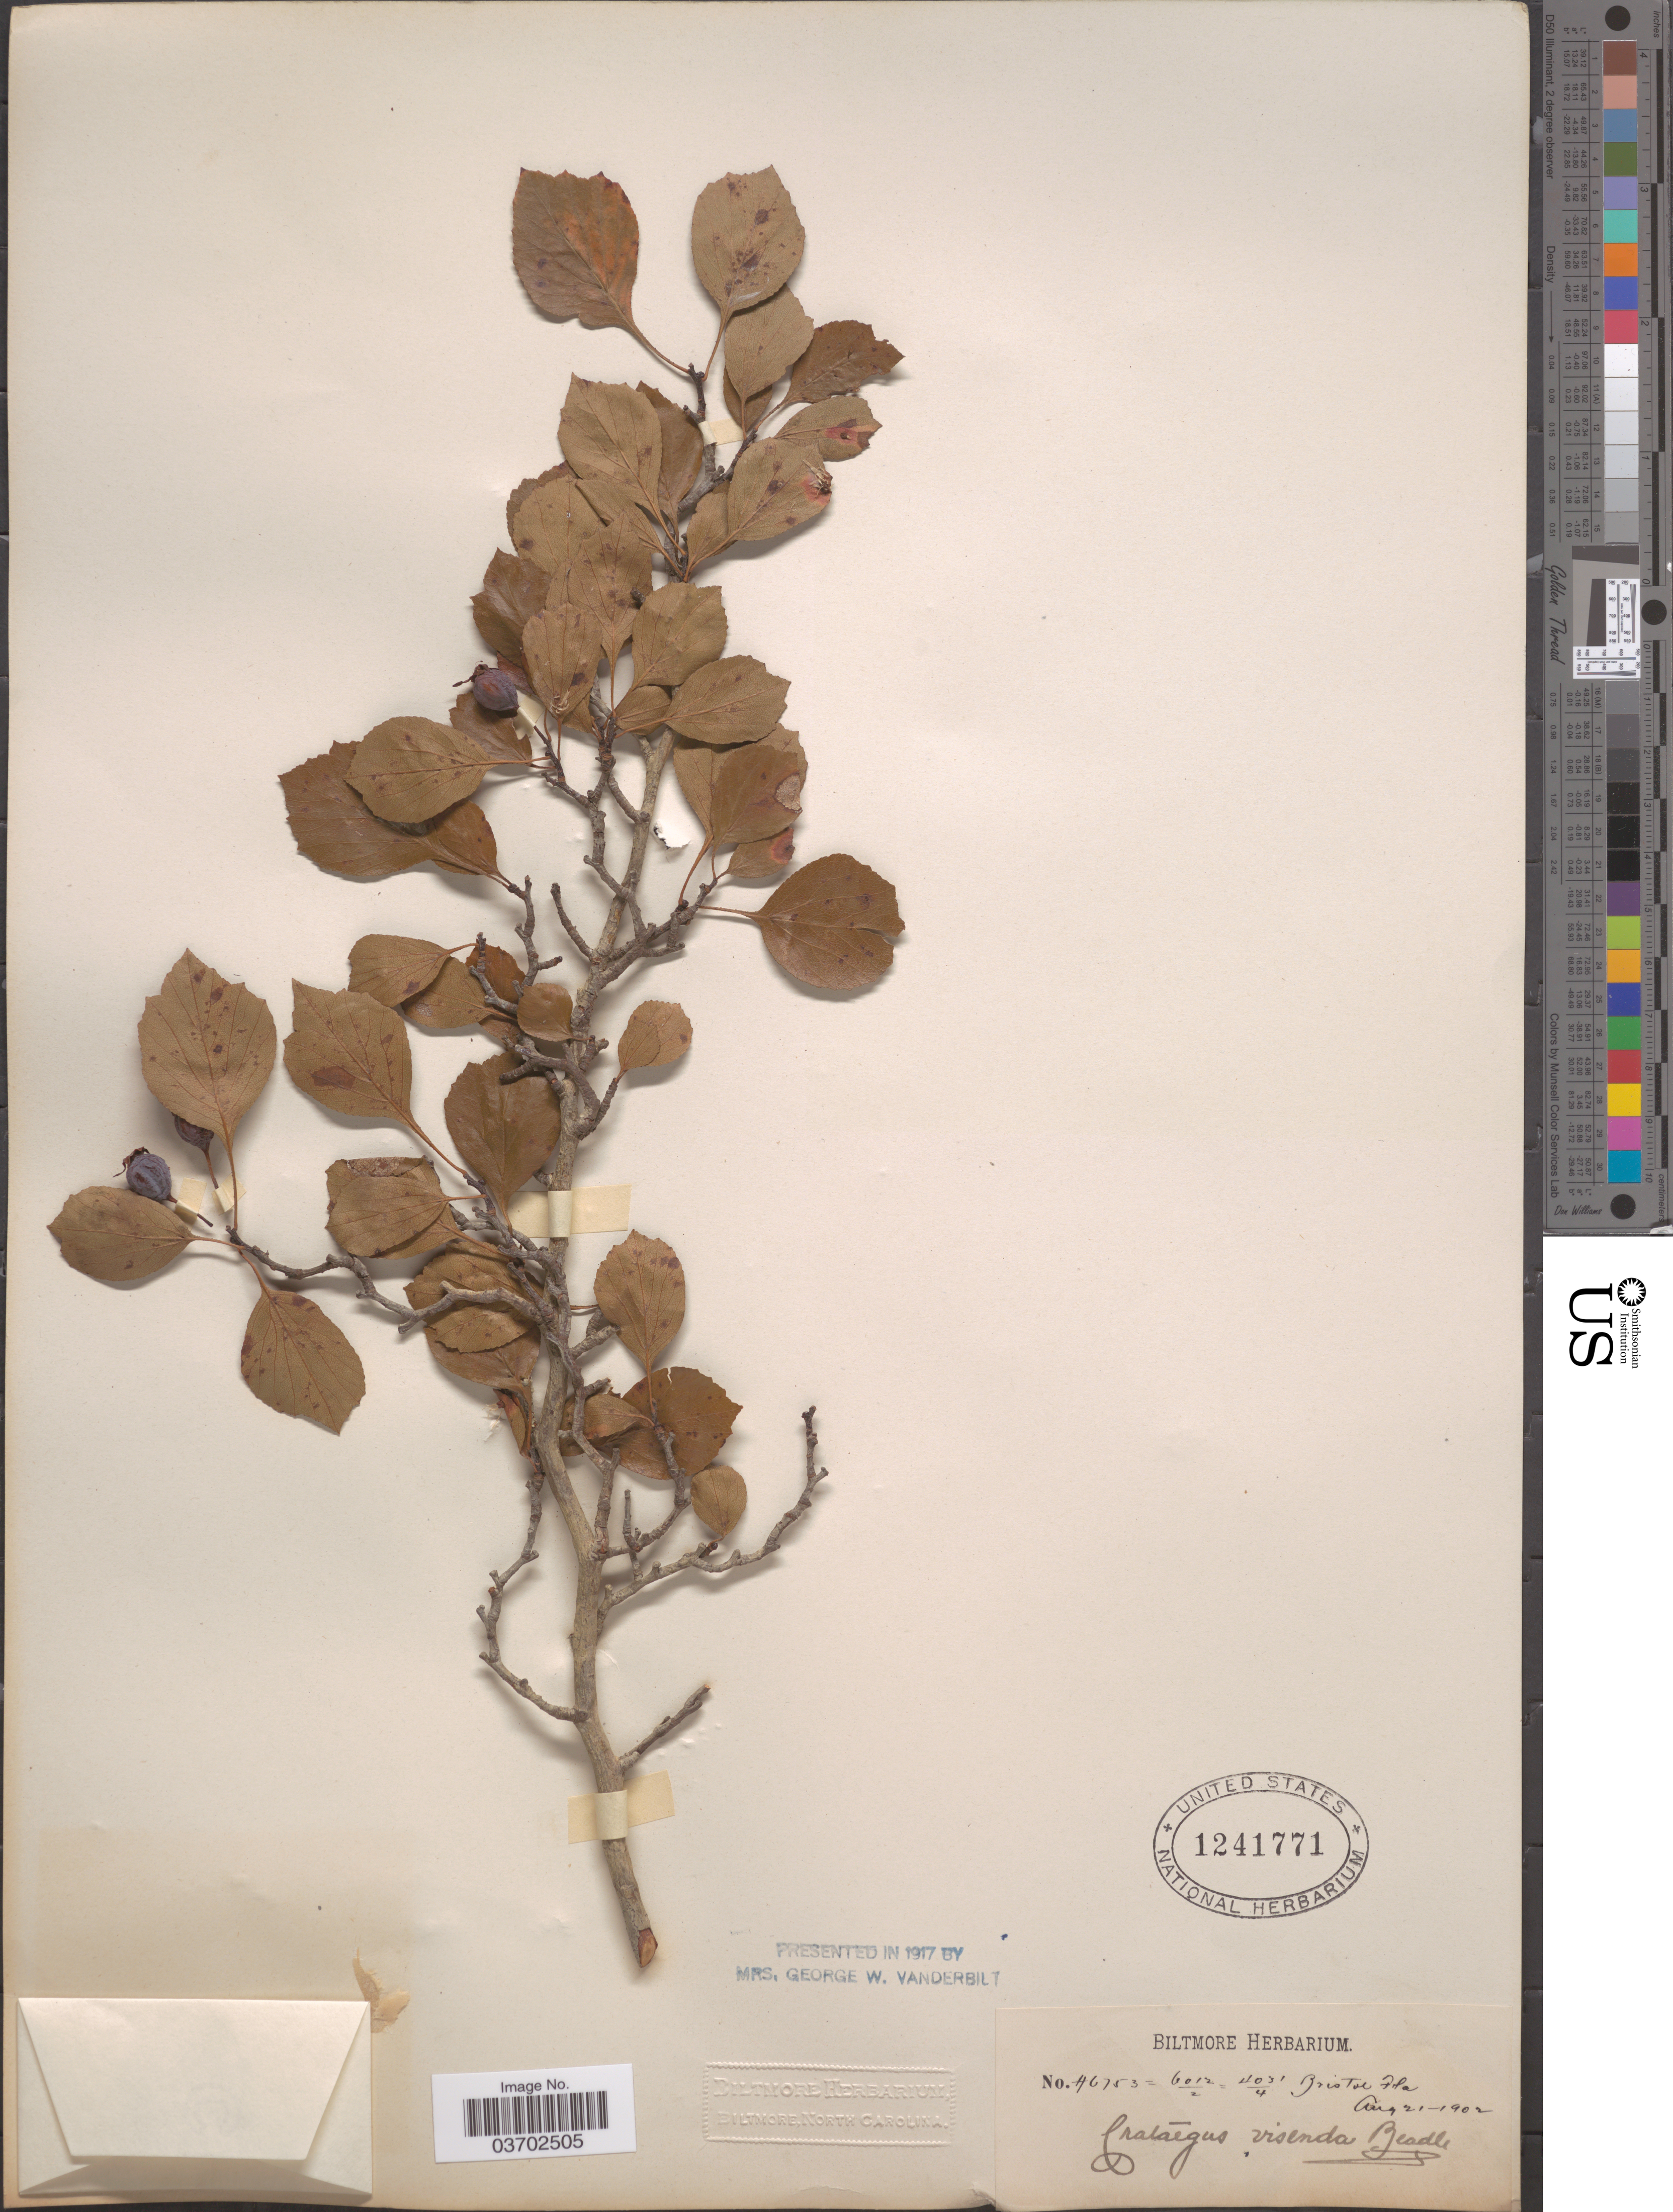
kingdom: Plantae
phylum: Tracheophyta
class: Magnoliopsida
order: Rosales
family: Rosaceae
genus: Crataegus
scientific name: Crataegus visenda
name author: Beadle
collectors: ex herb. Biltmore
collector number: H6753=6012/2=4031/4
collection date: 1902-08-21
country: United States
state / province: Florida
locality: Bristol.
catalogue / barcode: US 1241771